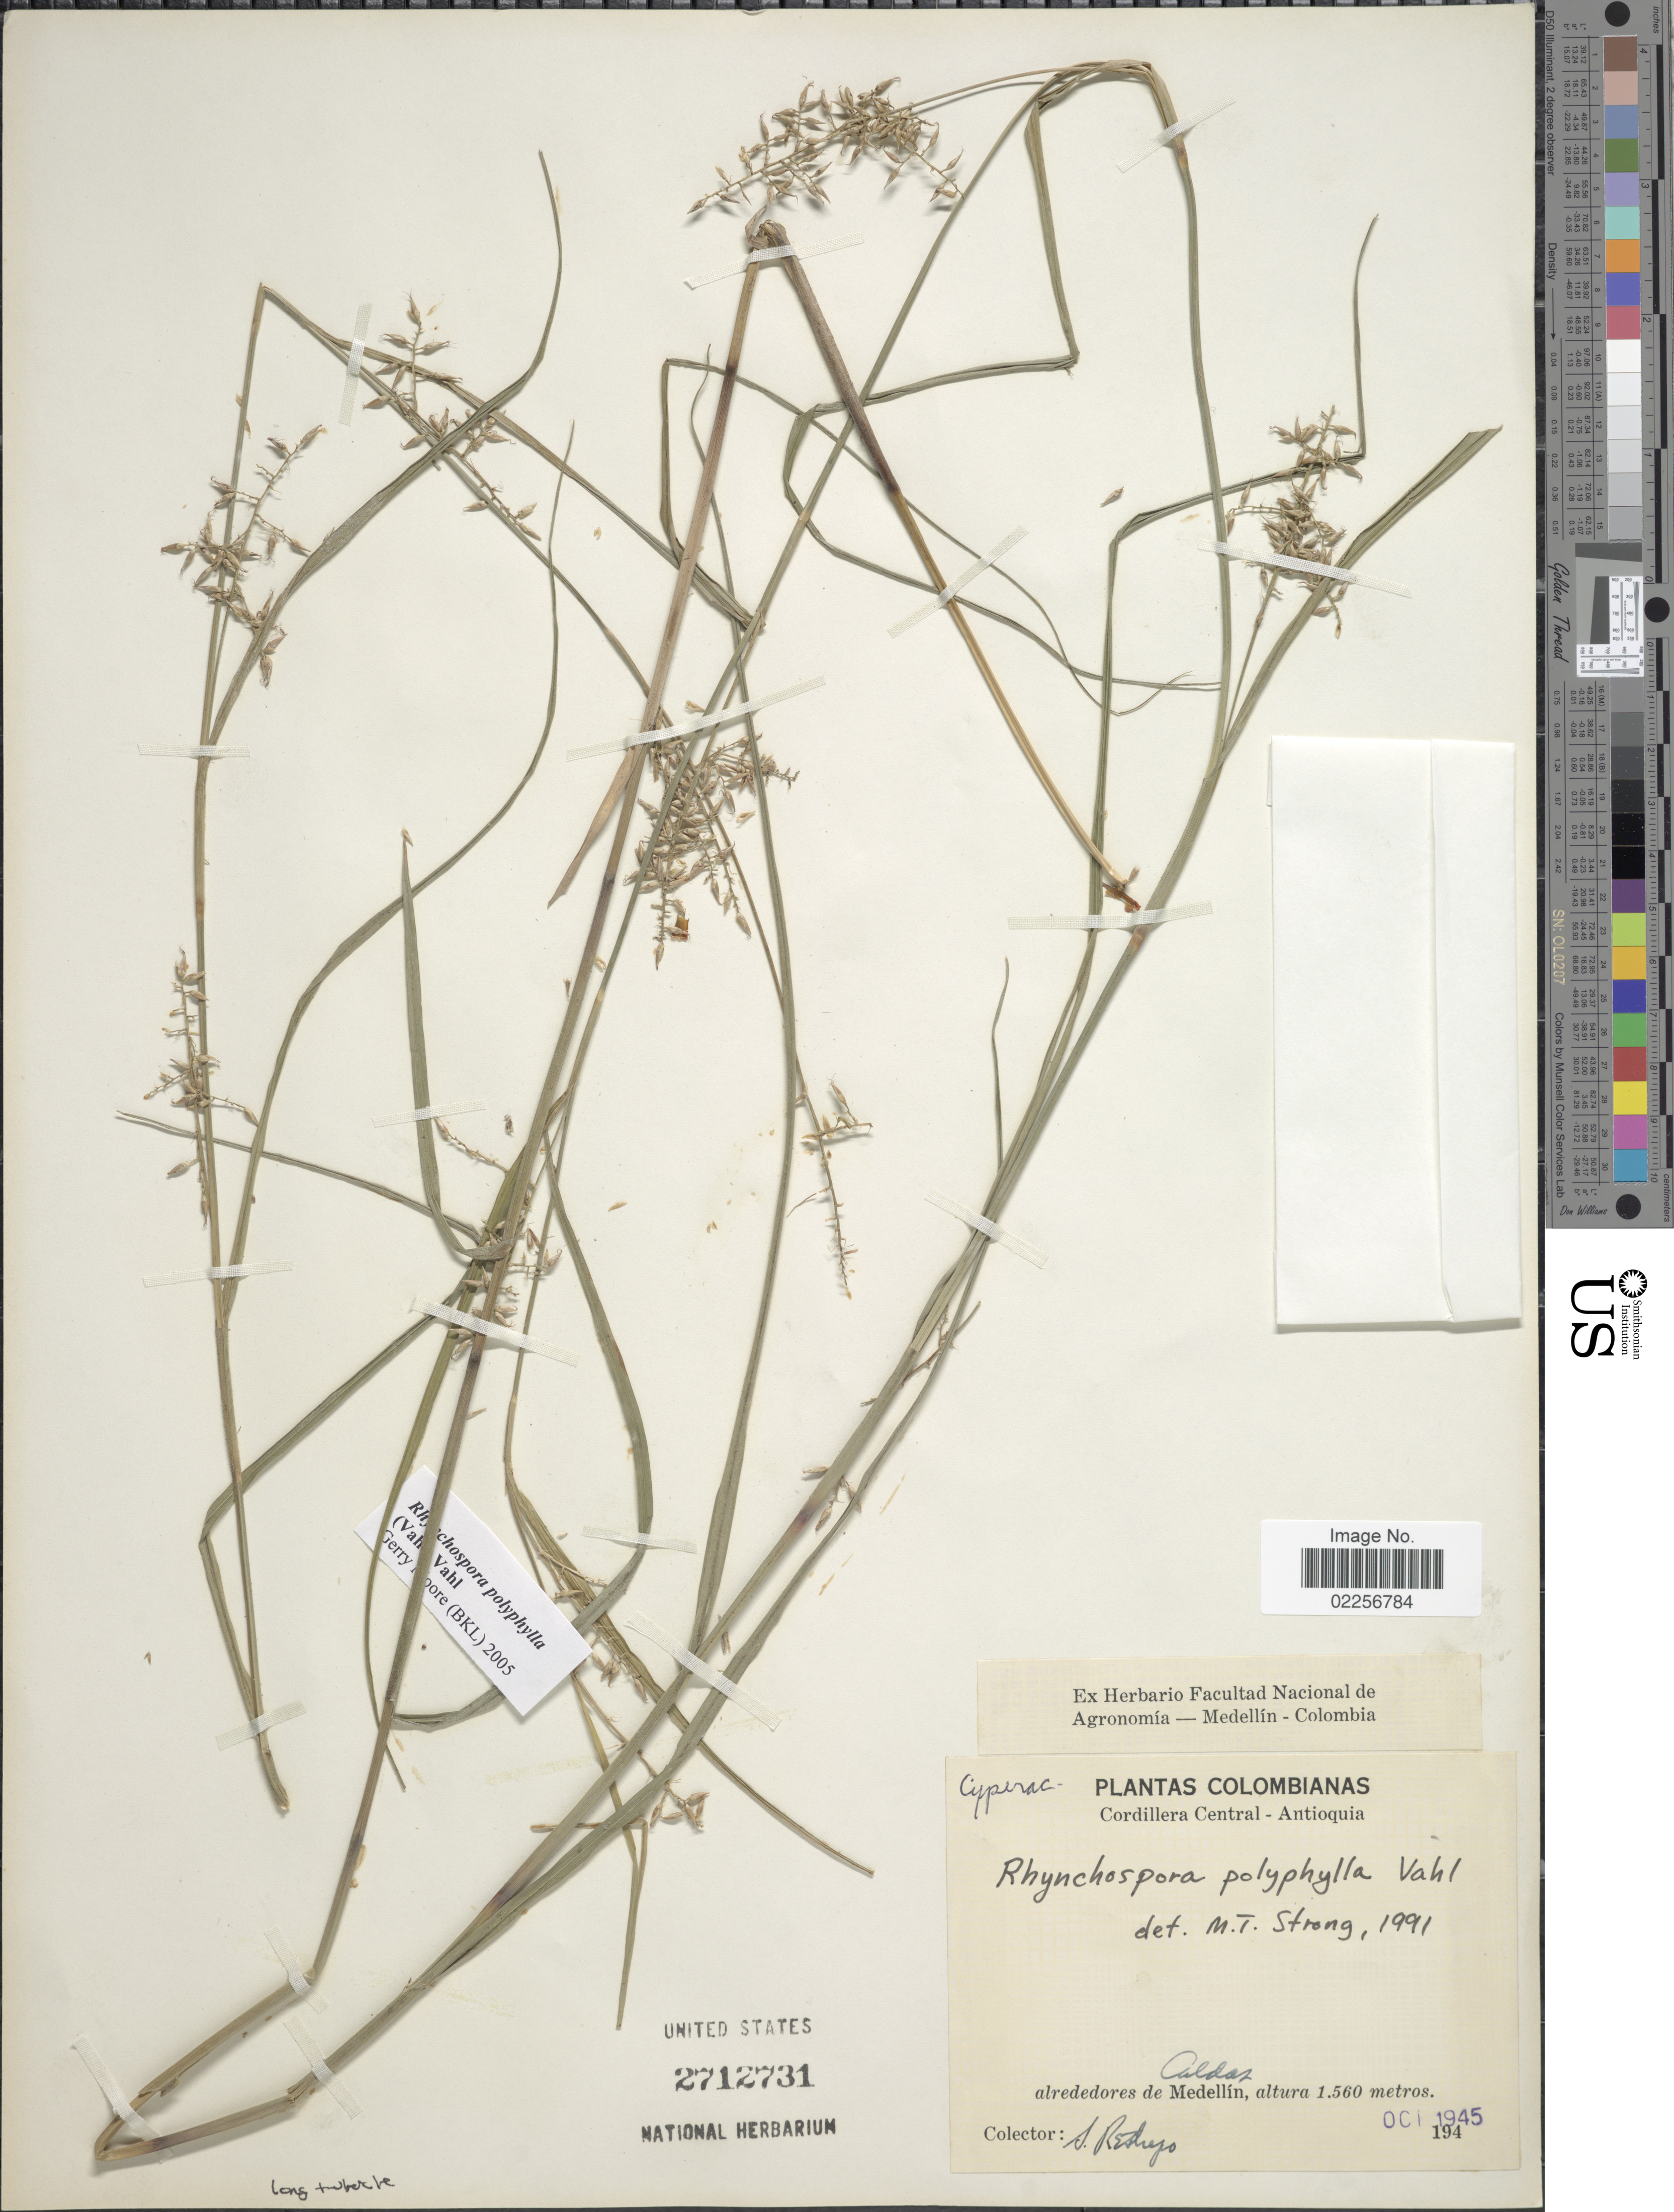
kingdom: Plantae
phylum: Tracheophyta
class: Liliopsida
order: Poales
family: Cyperaceae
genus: Rhynchospora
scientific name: Rhynchospora polyphylla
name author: (Vahl) Vahl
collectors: S. Restrepo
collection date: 1945-10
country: Colombia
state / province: Caldas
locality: Cordillera Central - Antioquia. Alrededores de Medellin.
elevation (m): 1560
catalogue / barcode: US 2712731